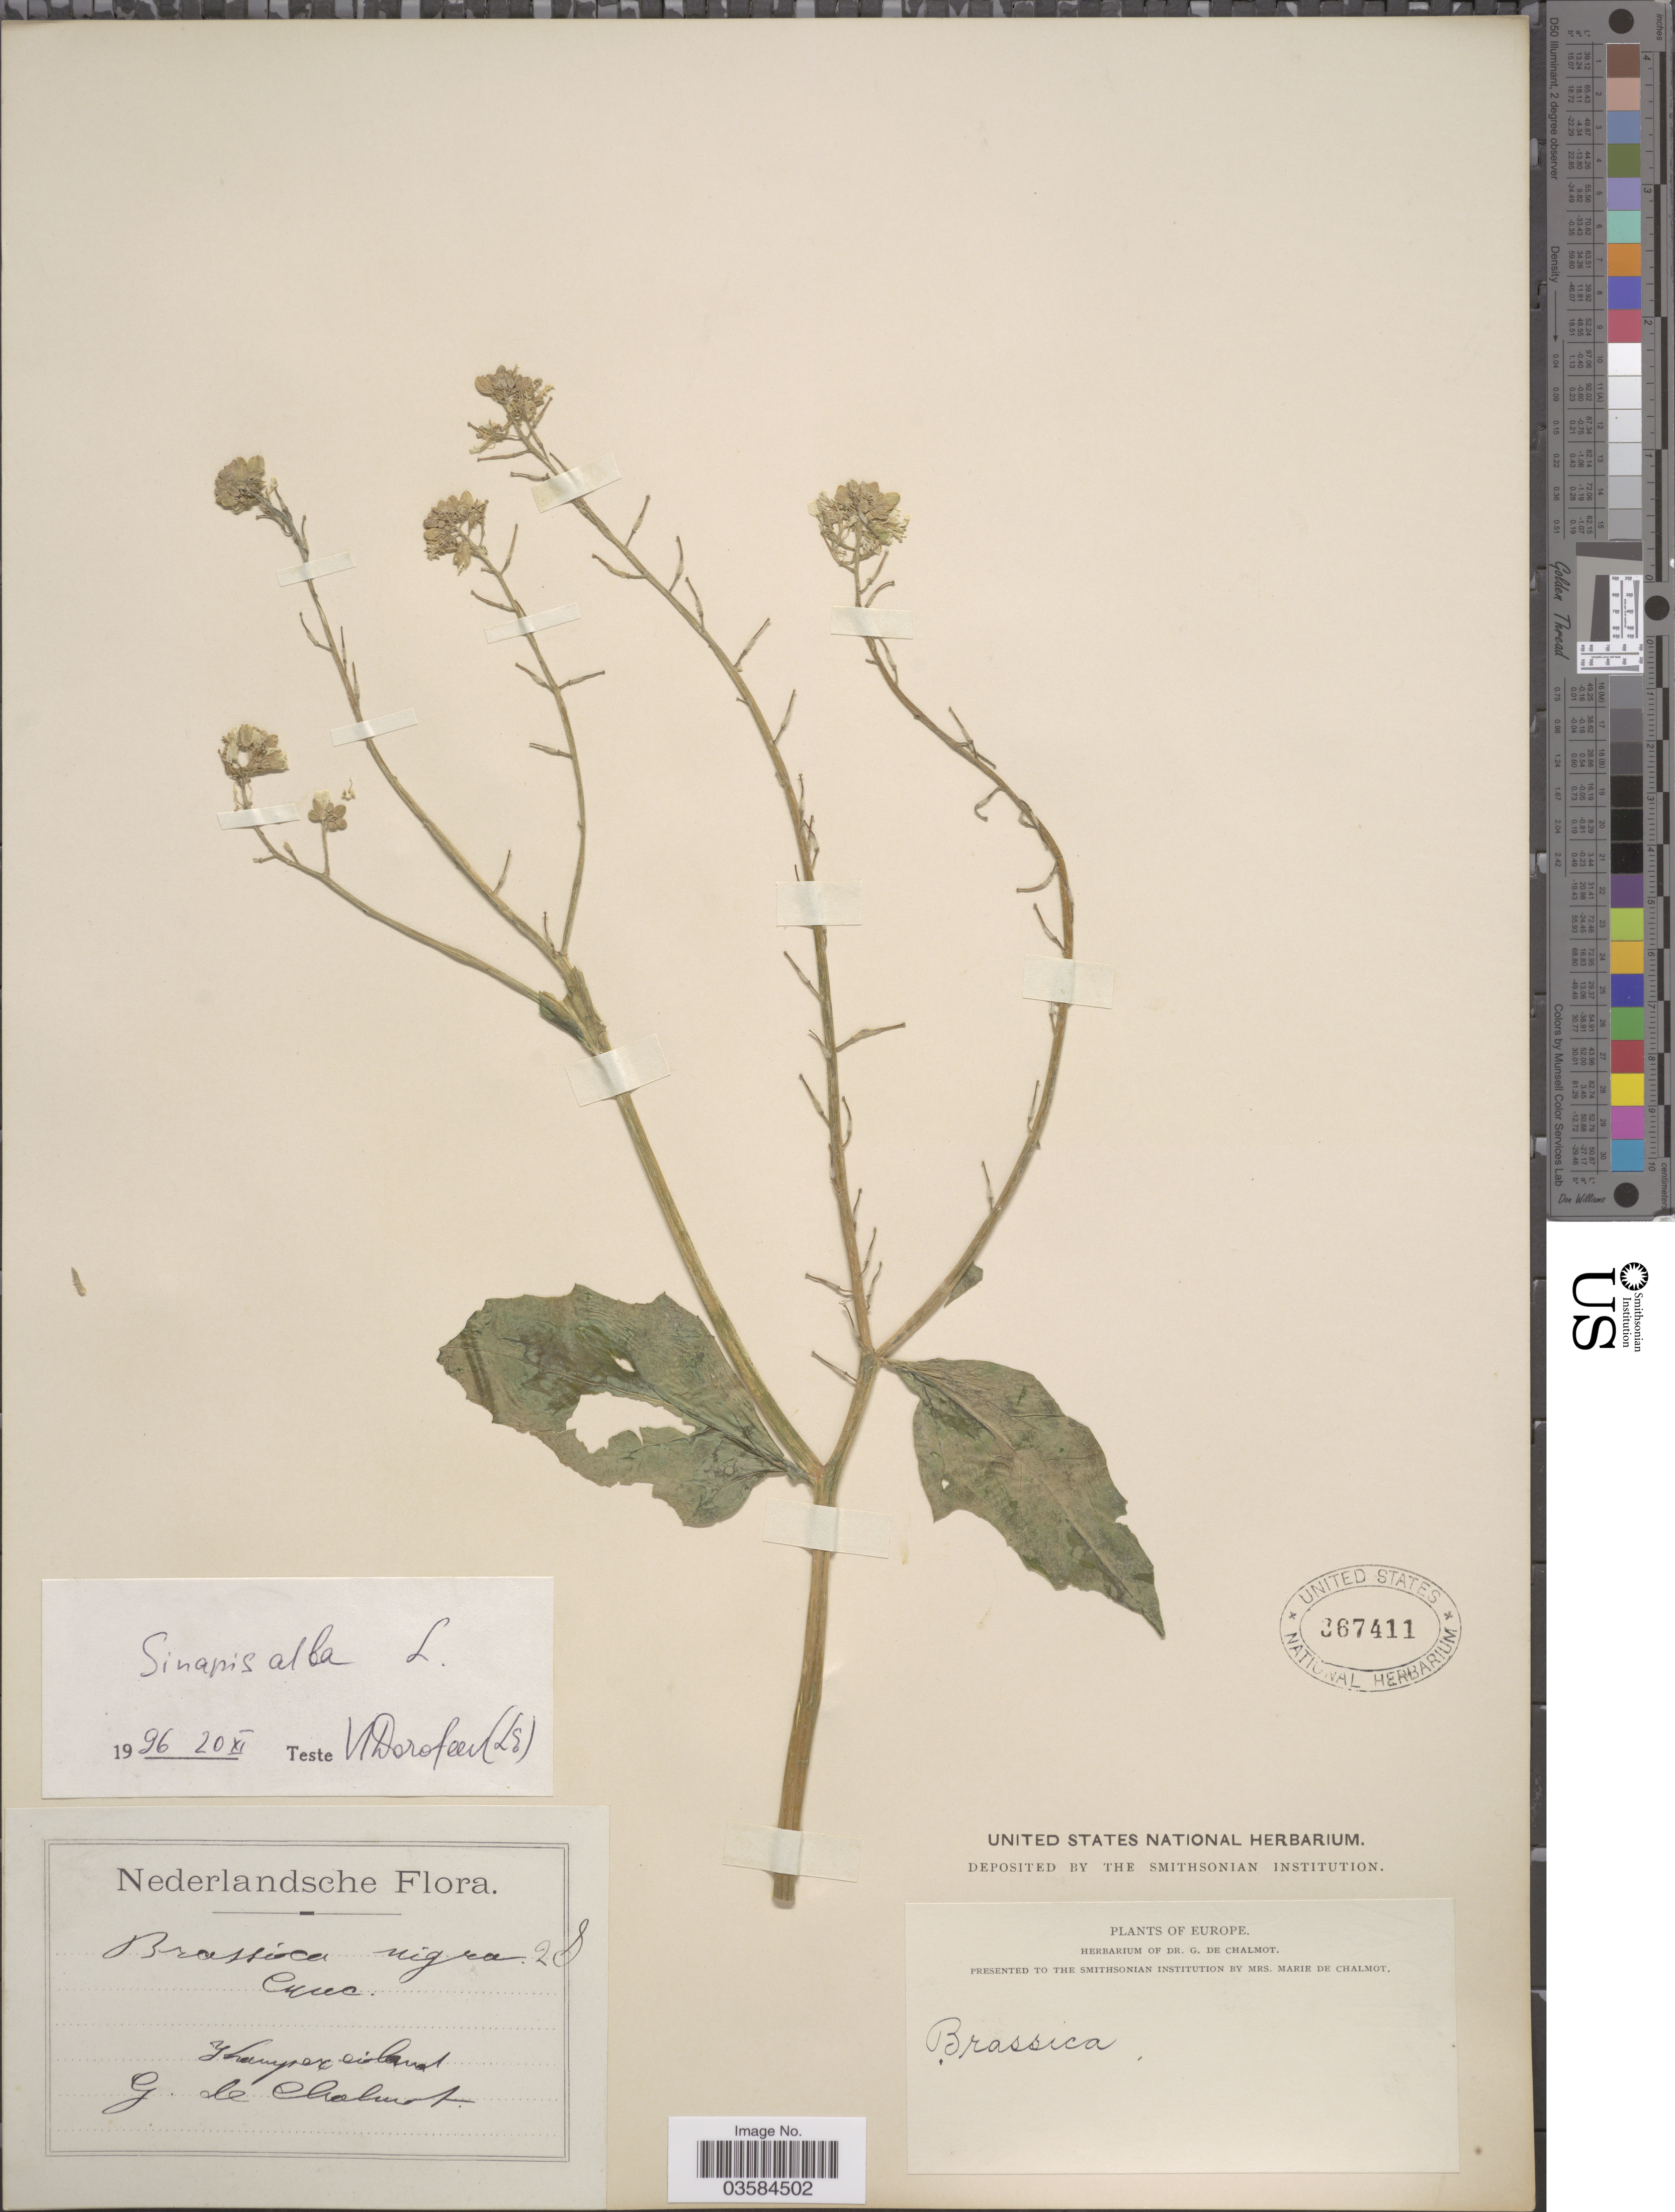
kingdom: Plantae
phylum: Tracheophyta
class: Magnoliopsida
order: Brassicales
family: Brassicaceae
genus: Sinapis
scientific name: Sinapis alba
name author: L.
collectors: G. de Chalmot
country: Netherlands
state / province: Overijssel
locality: Kamper eiland.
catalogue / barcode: US 367411